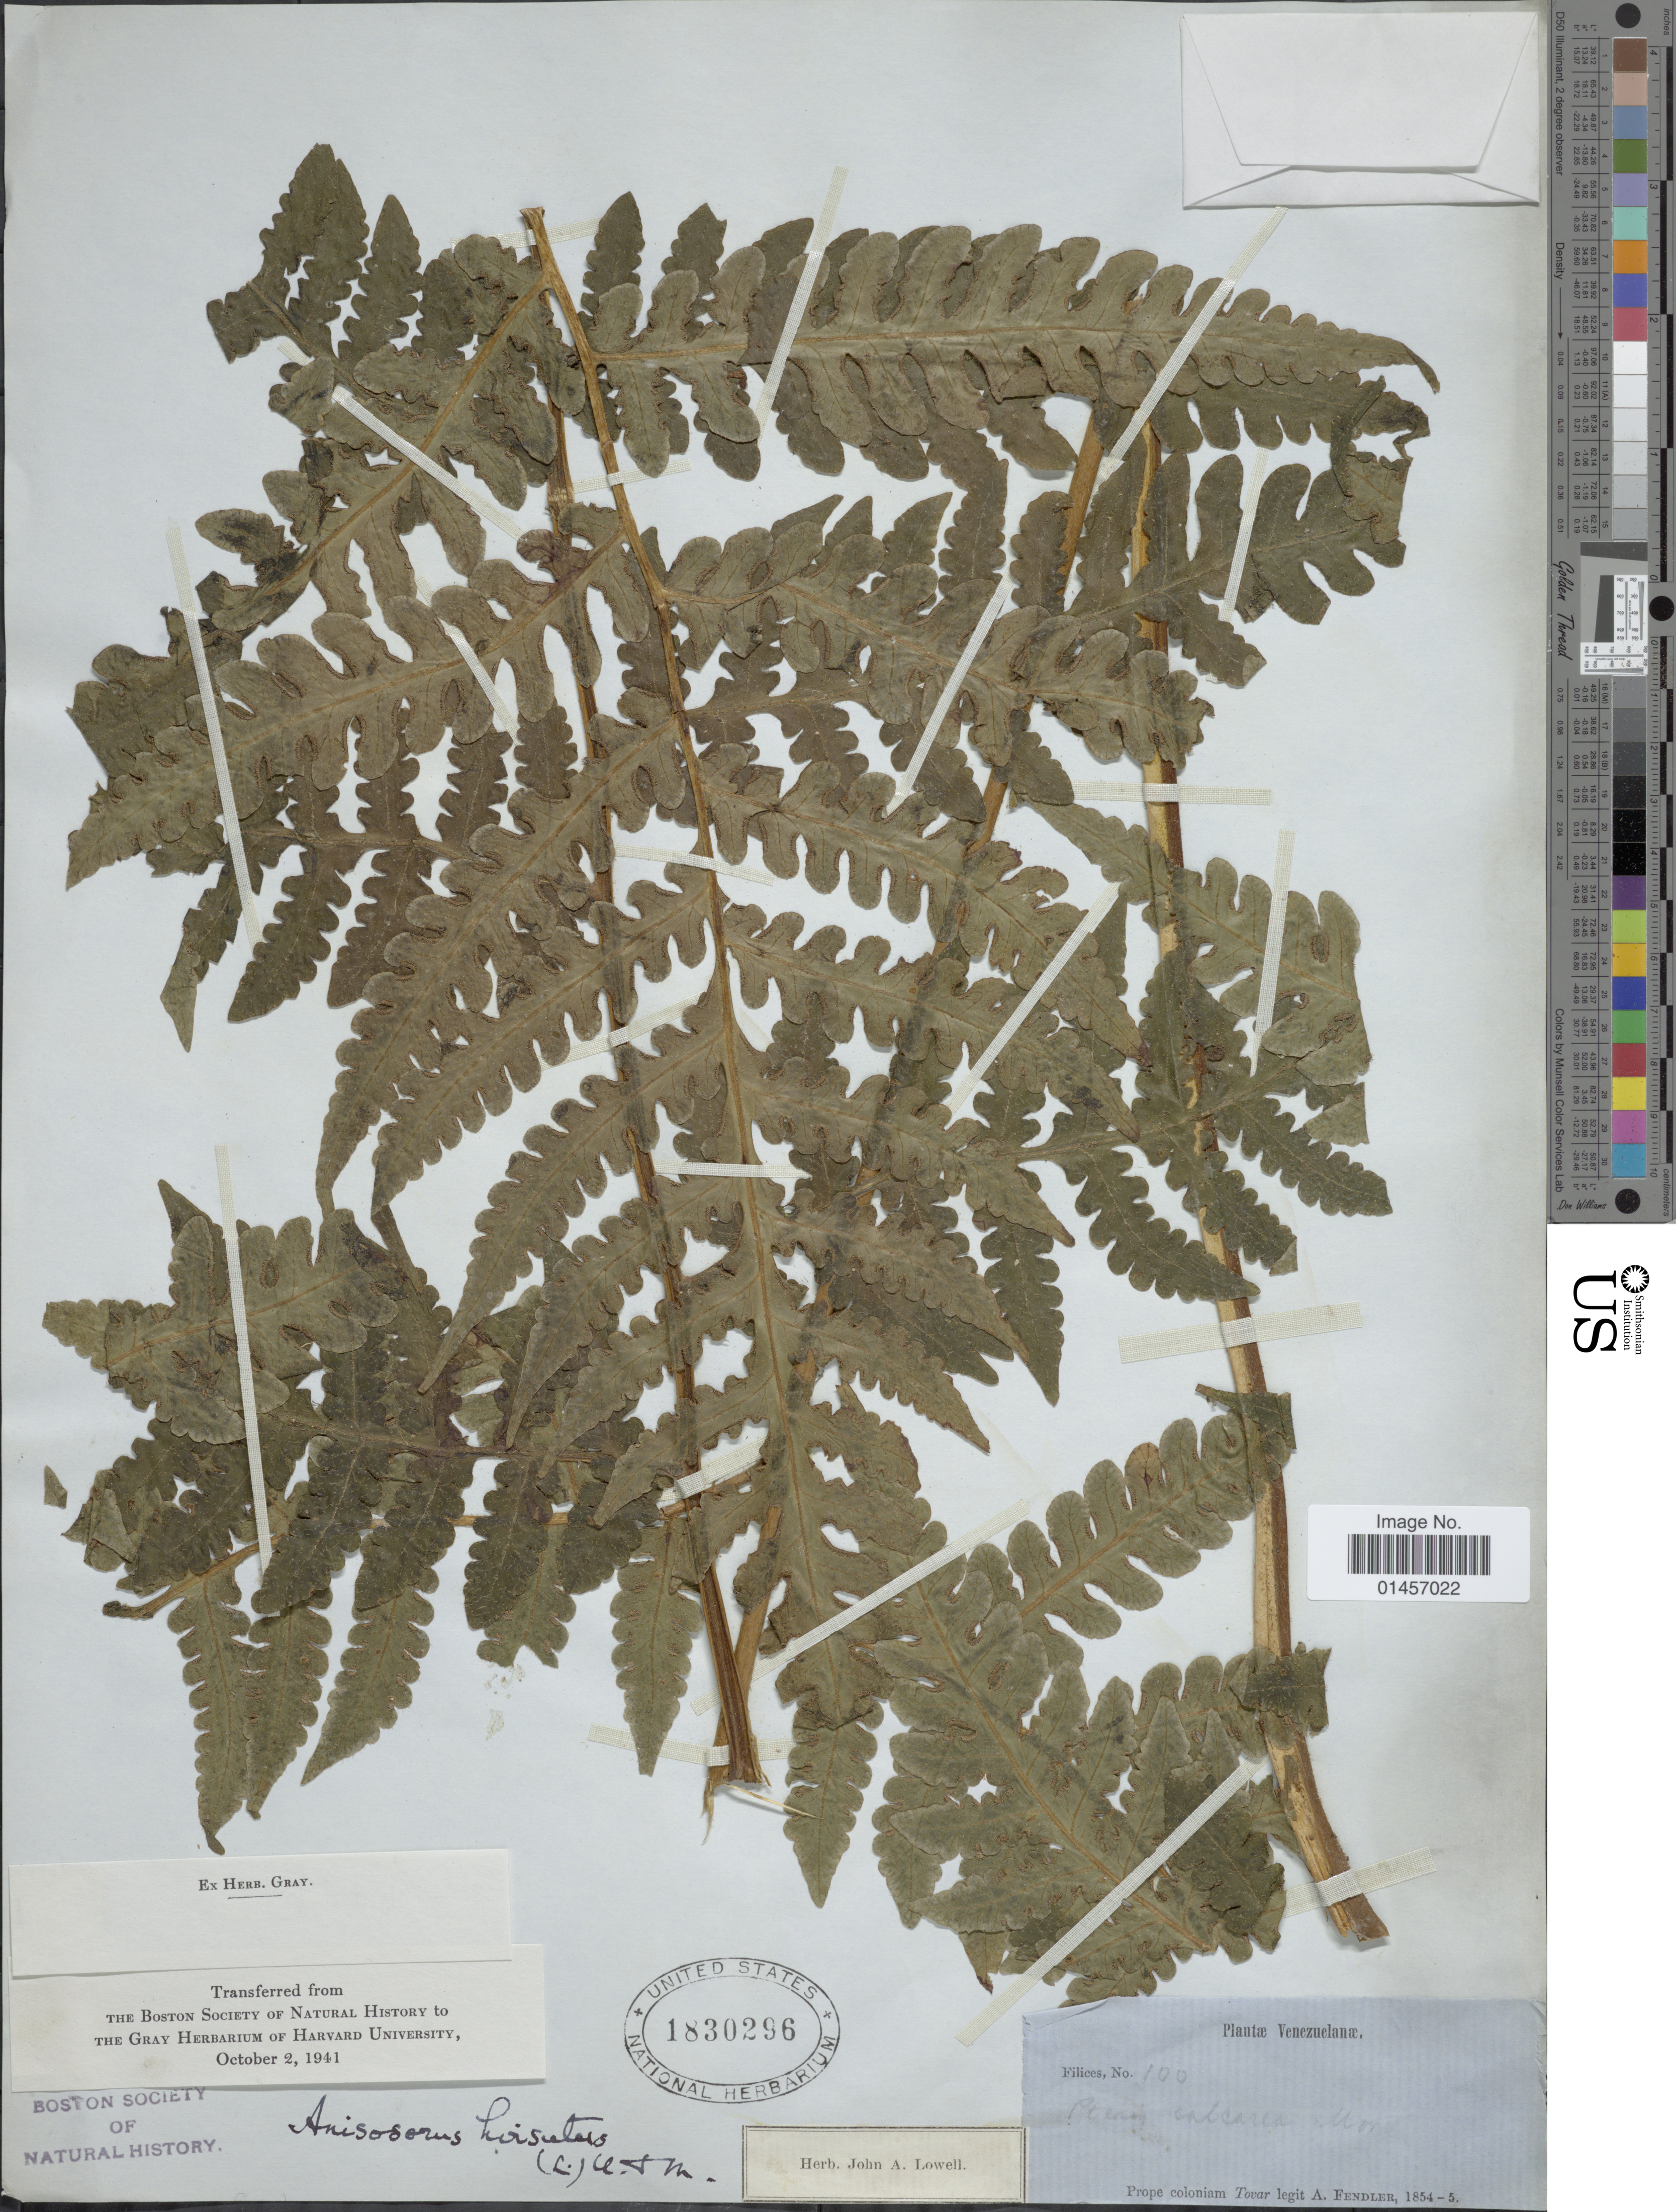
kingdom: Plantae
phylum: Tracheophyta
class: Polypodiopsida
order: Polypodiales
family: Lonchitidaceae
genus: Lonchitis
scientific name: Lonchitis hirsuta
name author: L.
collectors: A. Fendler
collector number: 100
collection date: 1854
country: Venezuela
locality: Prope coloniam Tovar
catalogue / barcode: US 1830296